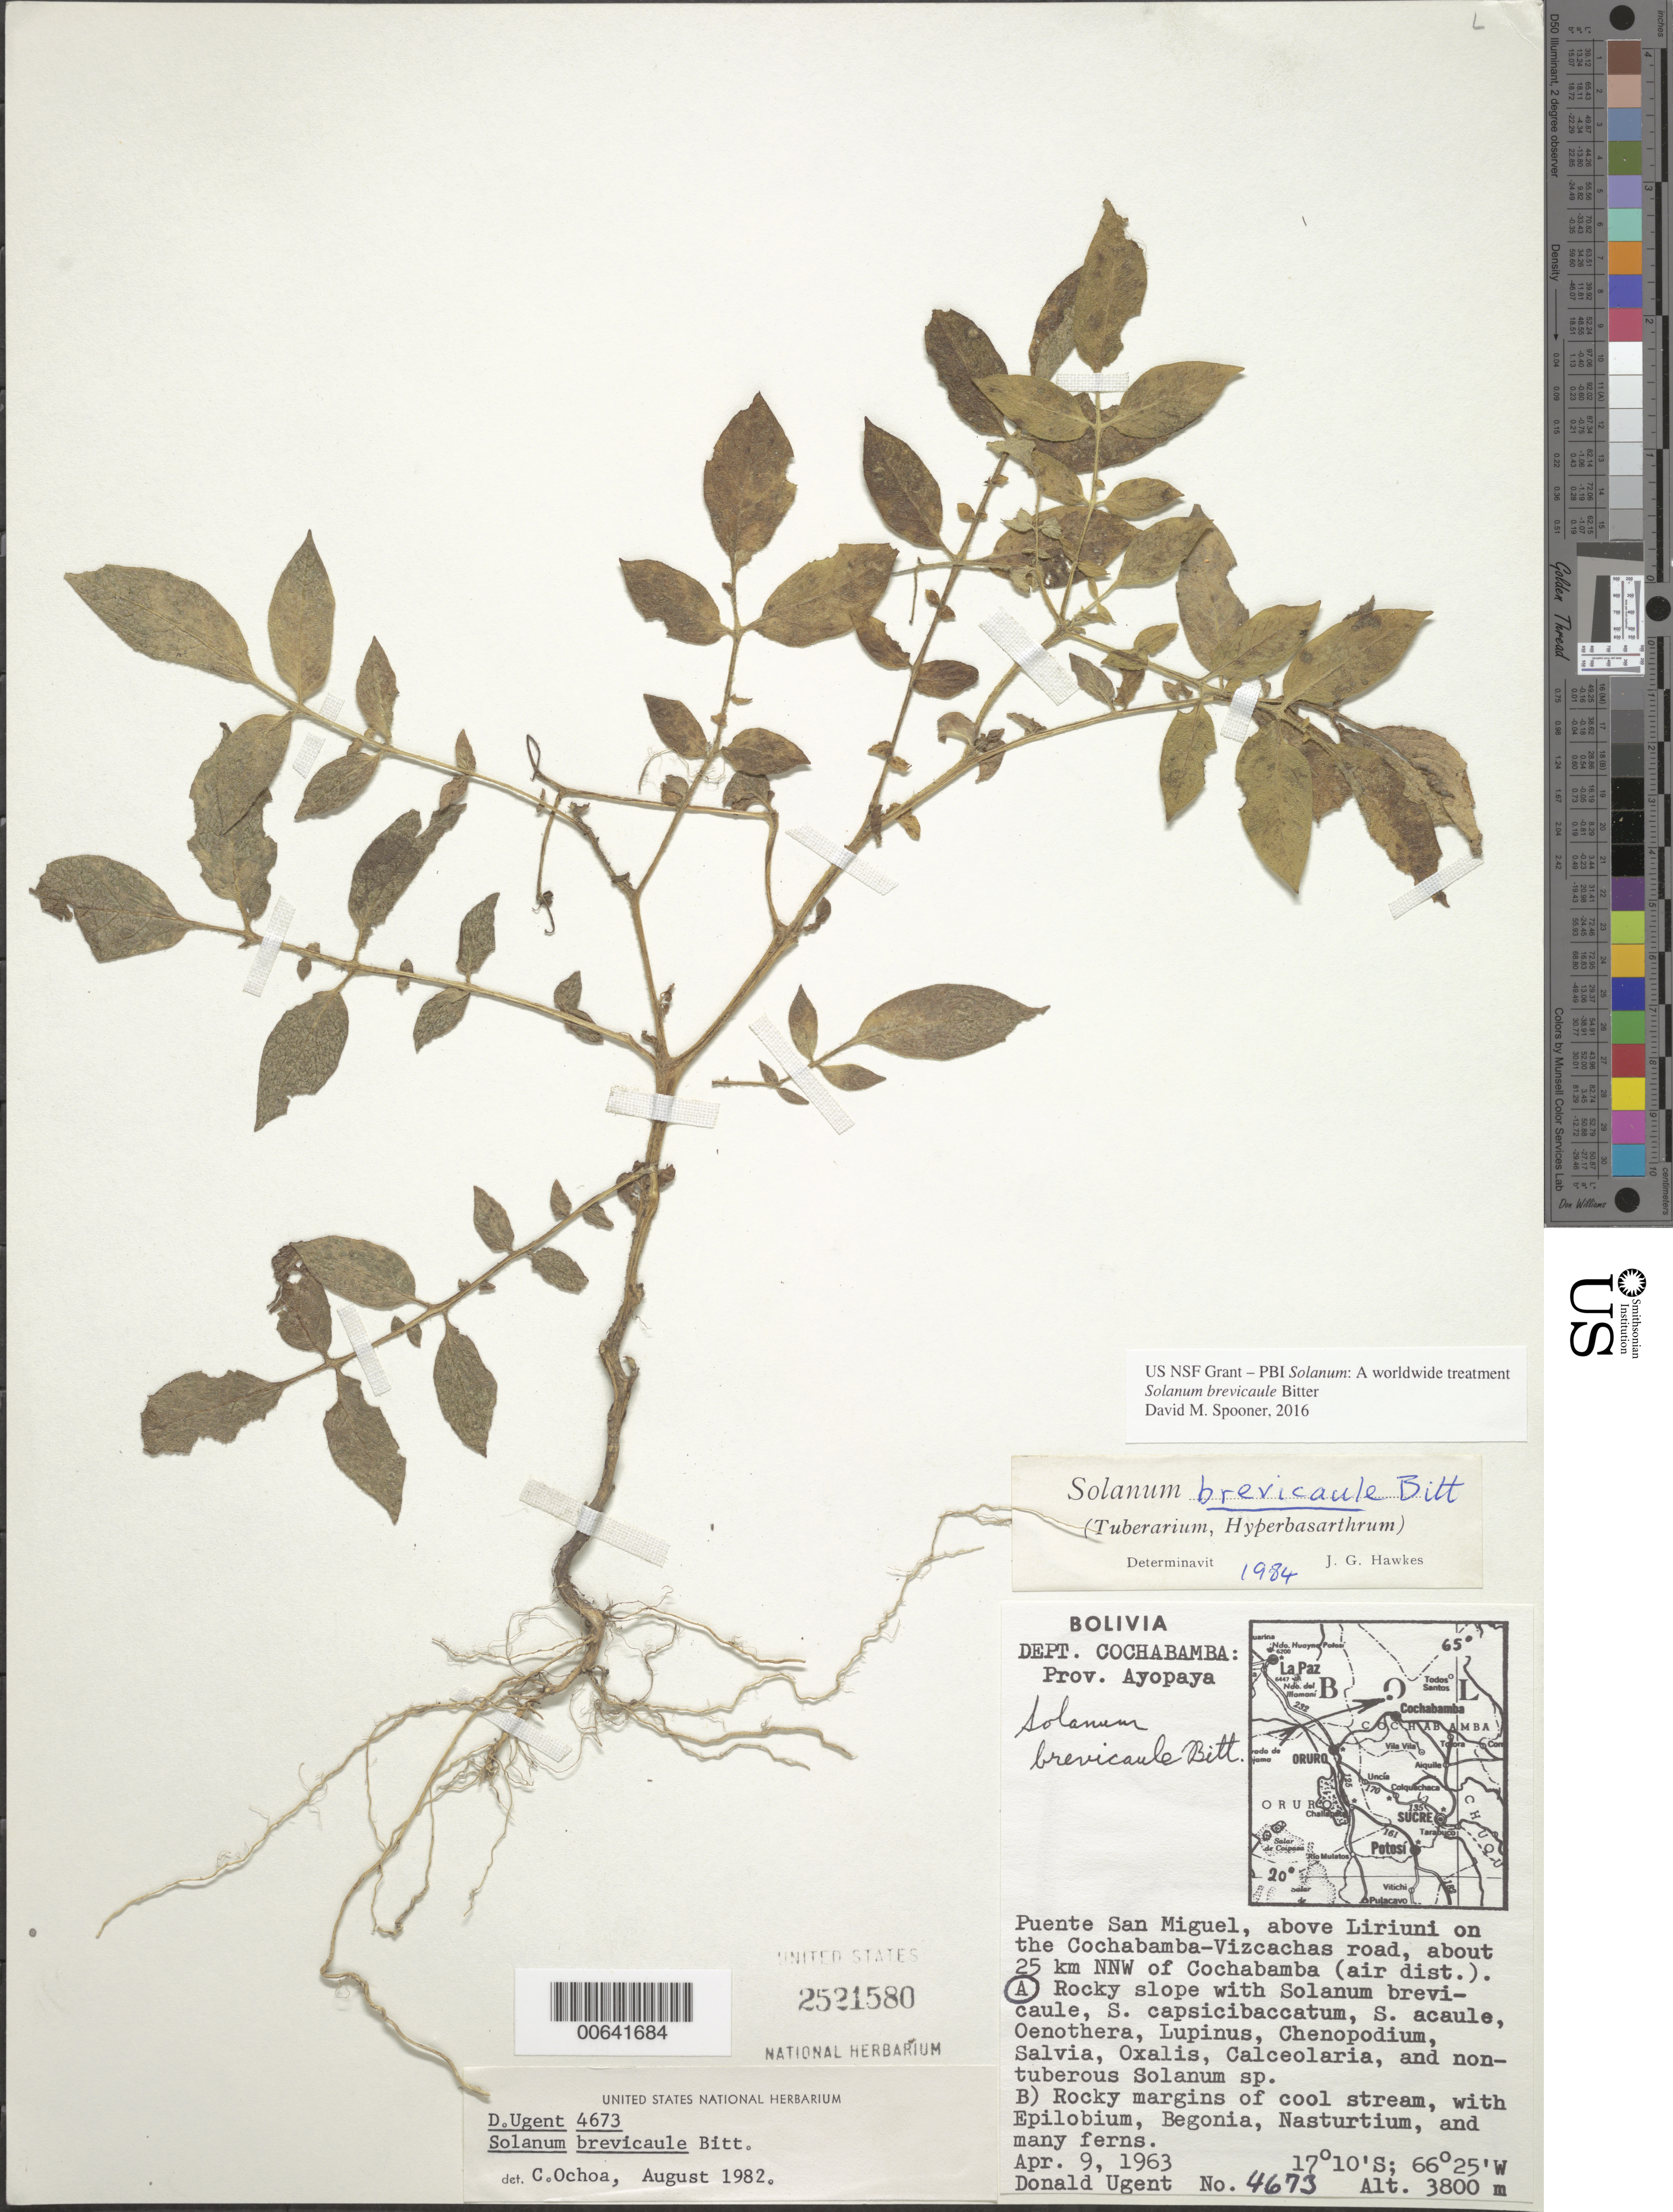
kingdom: Plantae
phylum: Tracheophyta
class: Magnoliopsida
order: Solanales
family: Solanaceae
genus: Solanum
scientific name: Solanum liriunianum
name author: Cárdenas & Hawkes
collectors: D. Urgent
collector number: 4673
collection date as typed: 09 Apr 1963 or 04 Sep 1963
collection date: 1963-04-09 or 1963-09-04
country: Bolivia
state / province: Cochabamba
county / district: Ayopaya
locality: Ayopaya. Puente Sal Miguel. Cerca de Liriini. 25 km de Cochabamba en ruta Cochabamba - Vizcachas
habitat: Laderas rocosa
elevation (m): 3800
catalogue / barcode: US 2521580